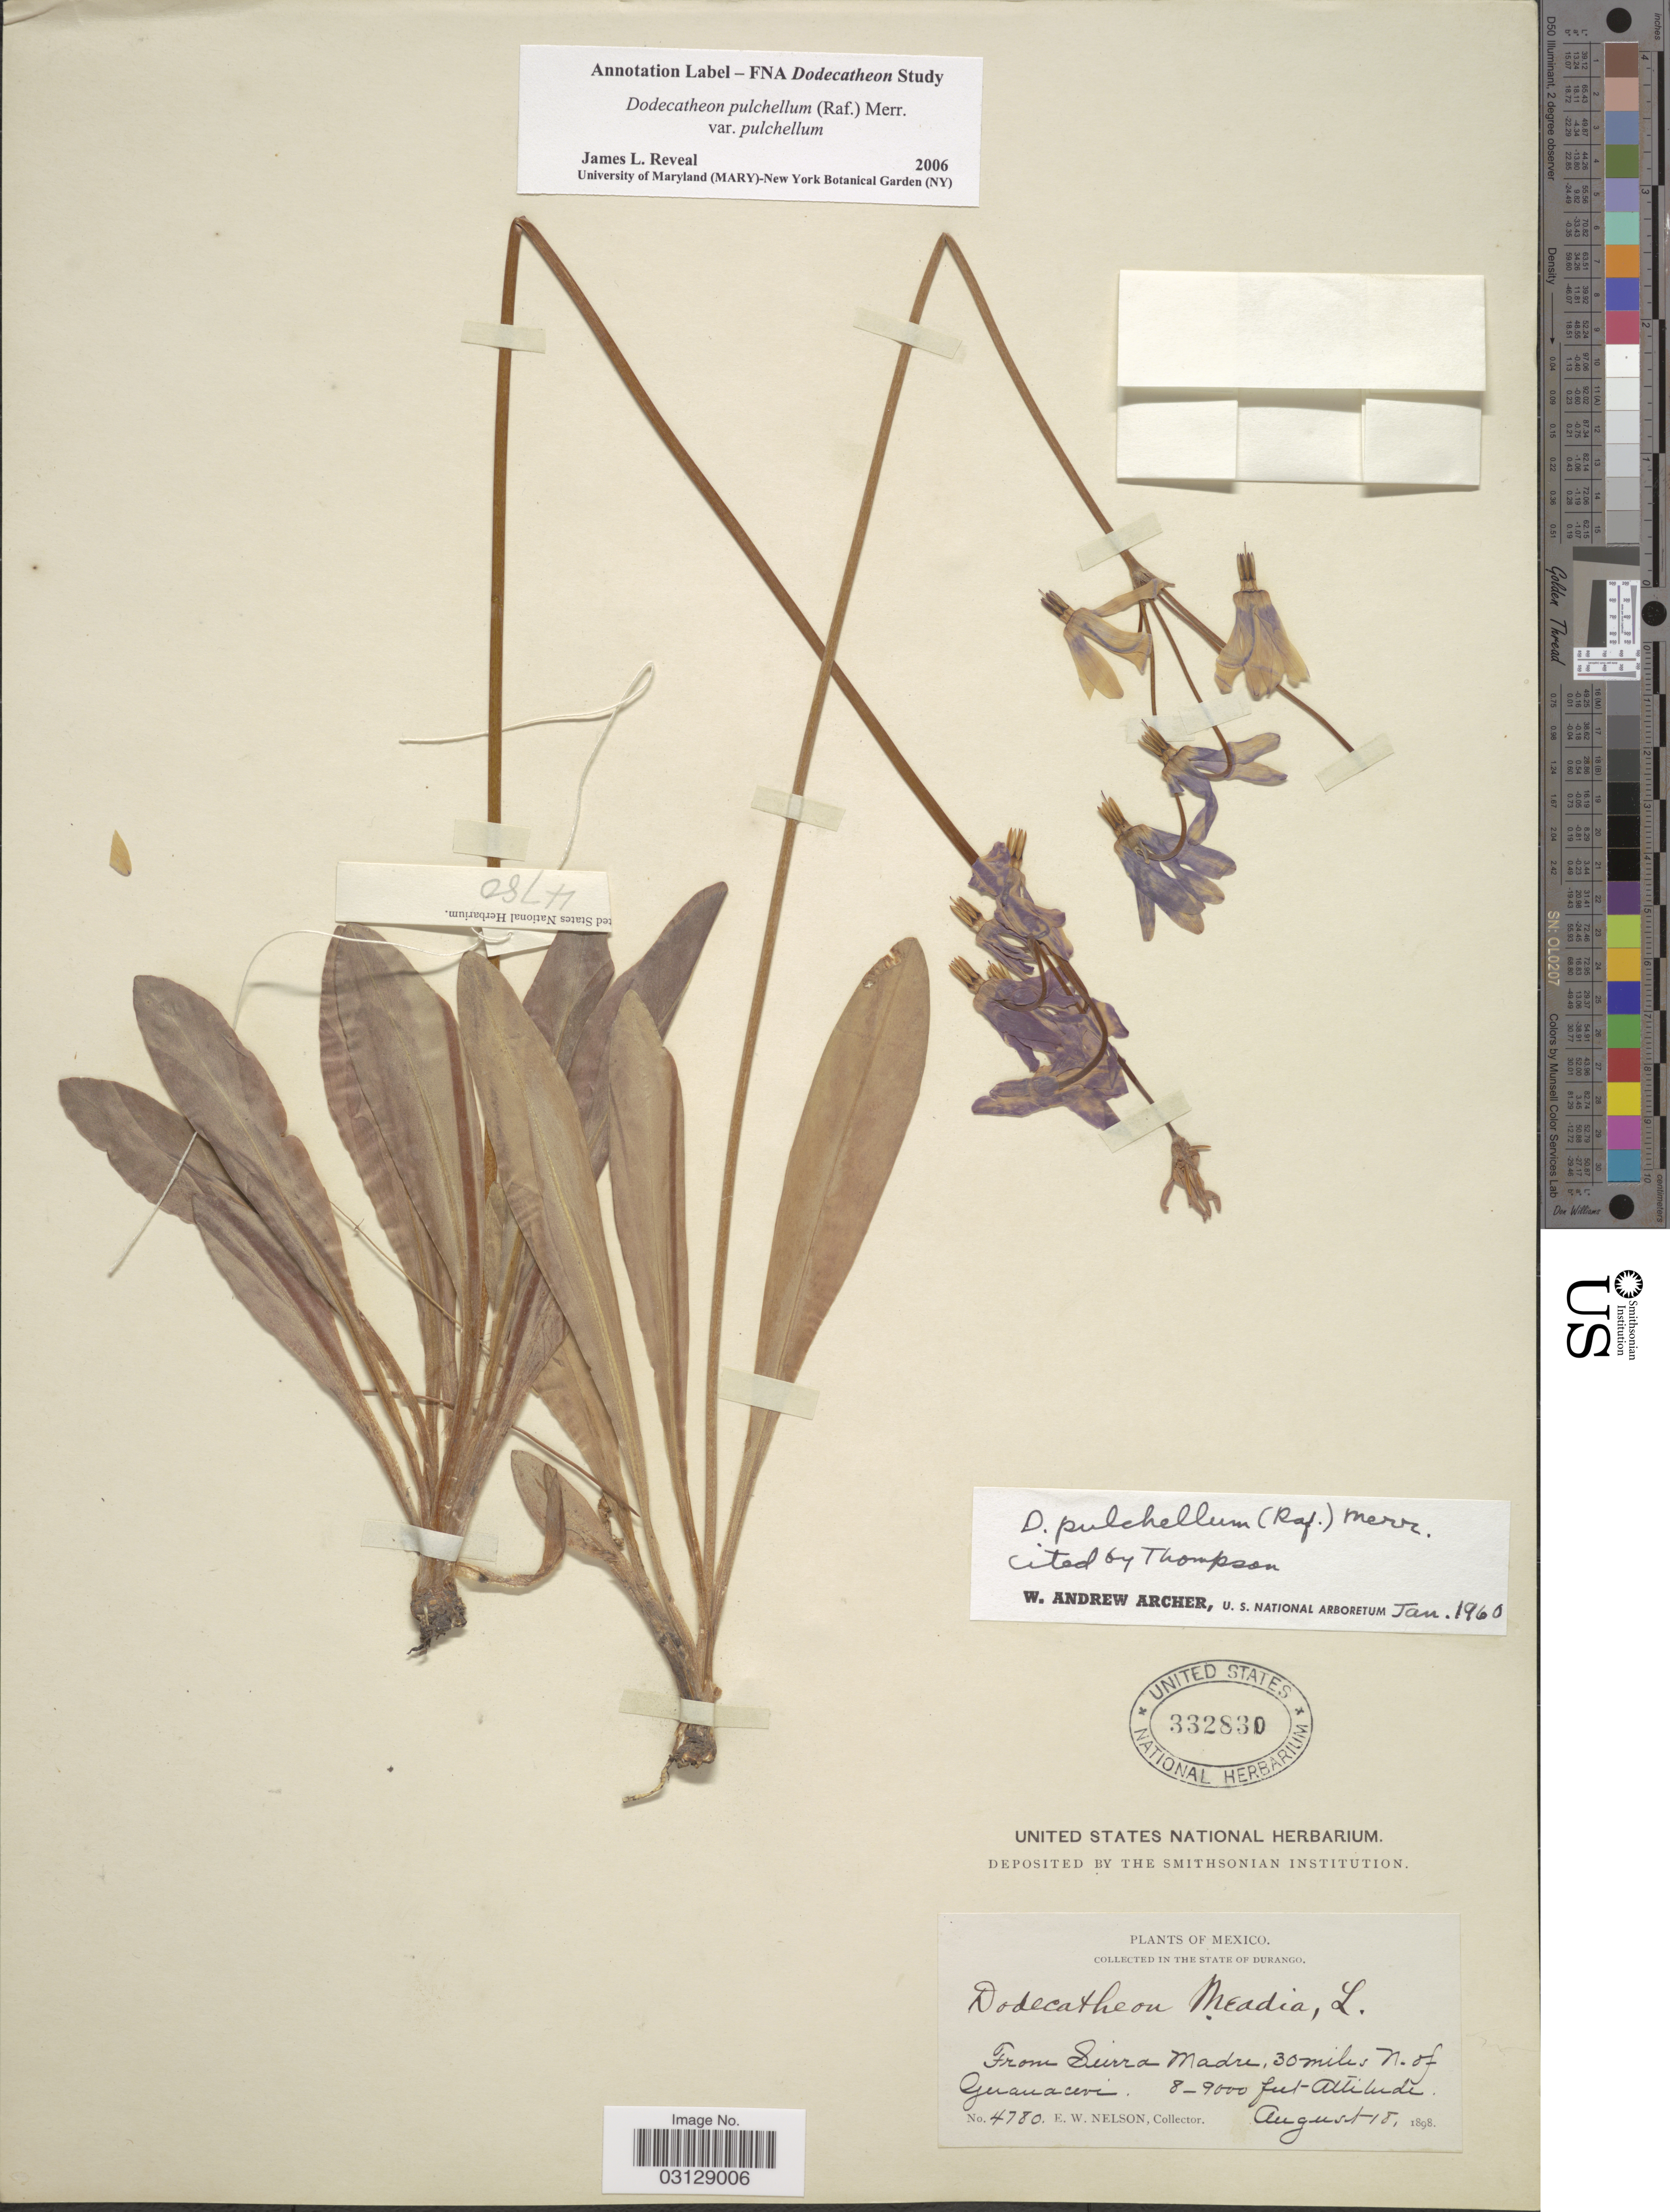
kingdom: Plantae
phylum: Tracheophyta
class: Magnoliopsida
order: Ericales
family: Primulaceae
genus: Dodecatheon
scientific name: Dodecatheon pulchellum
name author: (Raf.) Merr.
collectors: E. W. Nelson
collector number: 4780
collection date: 1898-08-18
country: Mexico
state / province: Durango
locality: From Sierra Madre, 30 miles N. of Guanacevi.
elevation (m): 2438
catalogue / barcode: US 332830